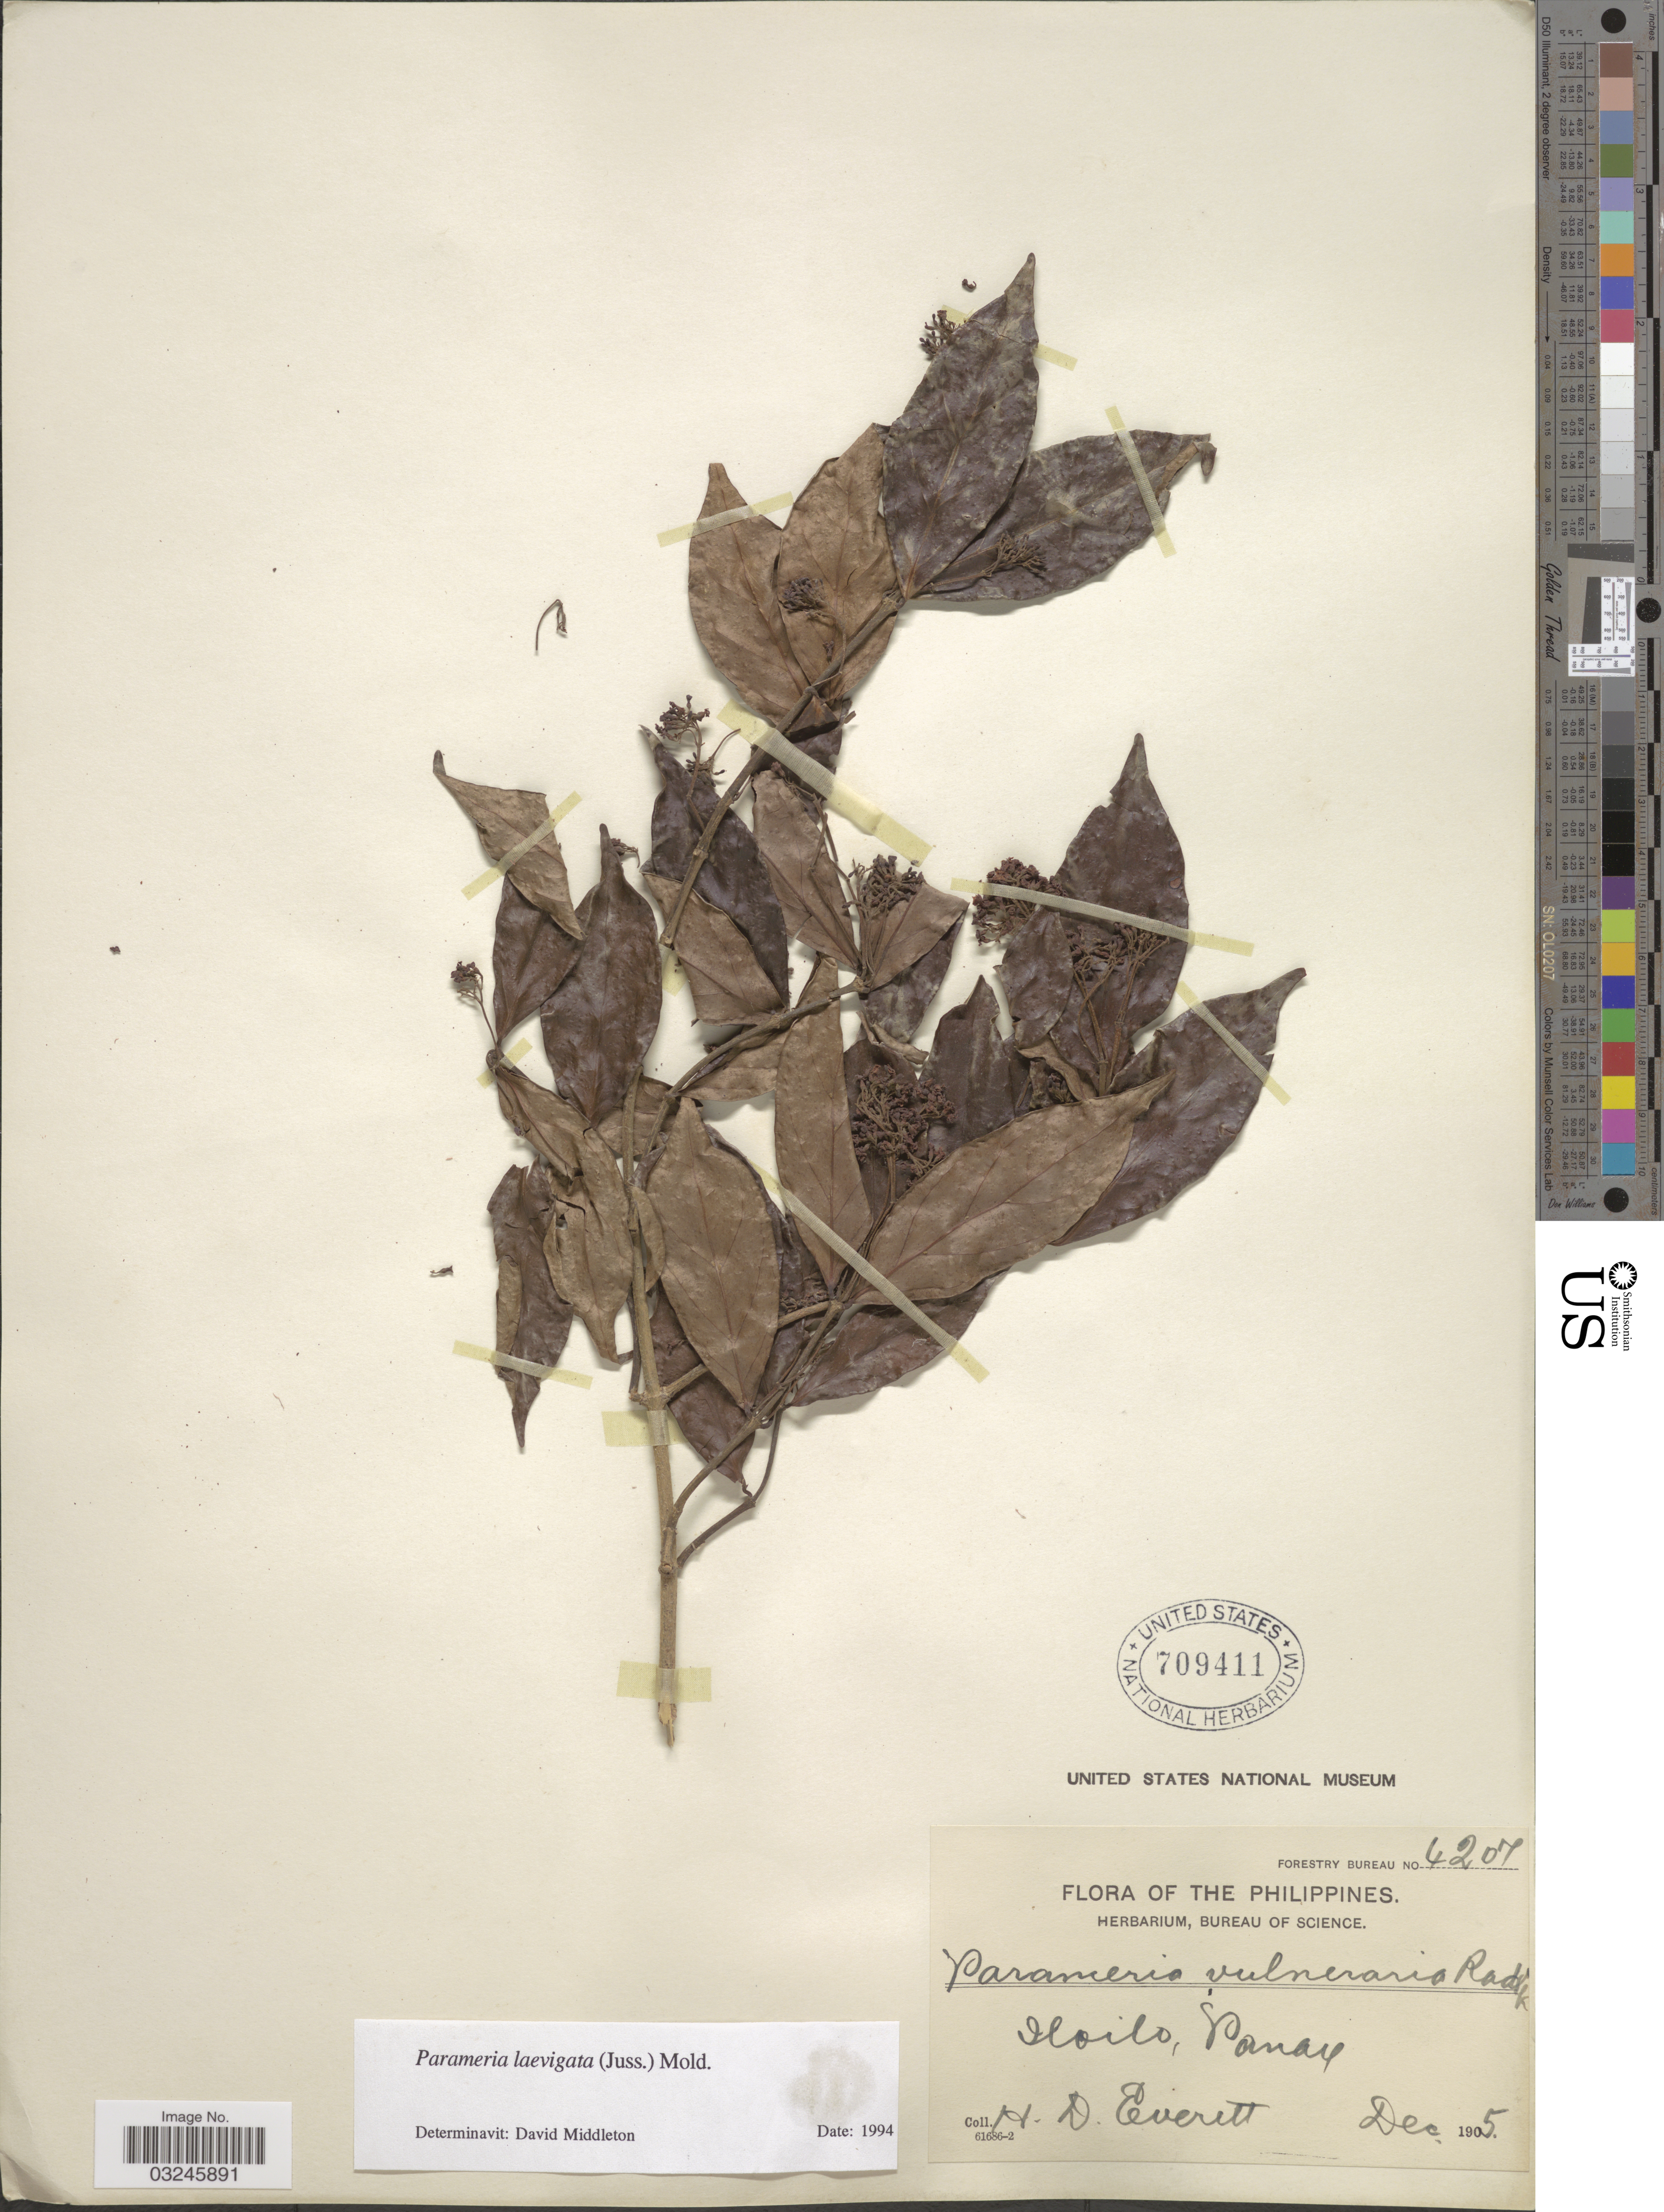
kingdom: Plantae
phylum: Tracheophyta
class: Magnoliopsida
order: Gentianales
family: Apocynaceae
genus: Parameria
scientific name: Parameria laevigata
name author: (Juss.) Moldenke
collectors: H. Everett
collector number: Forestry Bureau 4207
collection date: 1905-12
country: Philippines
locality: Iloilo, Panay.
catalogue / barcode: US 709411